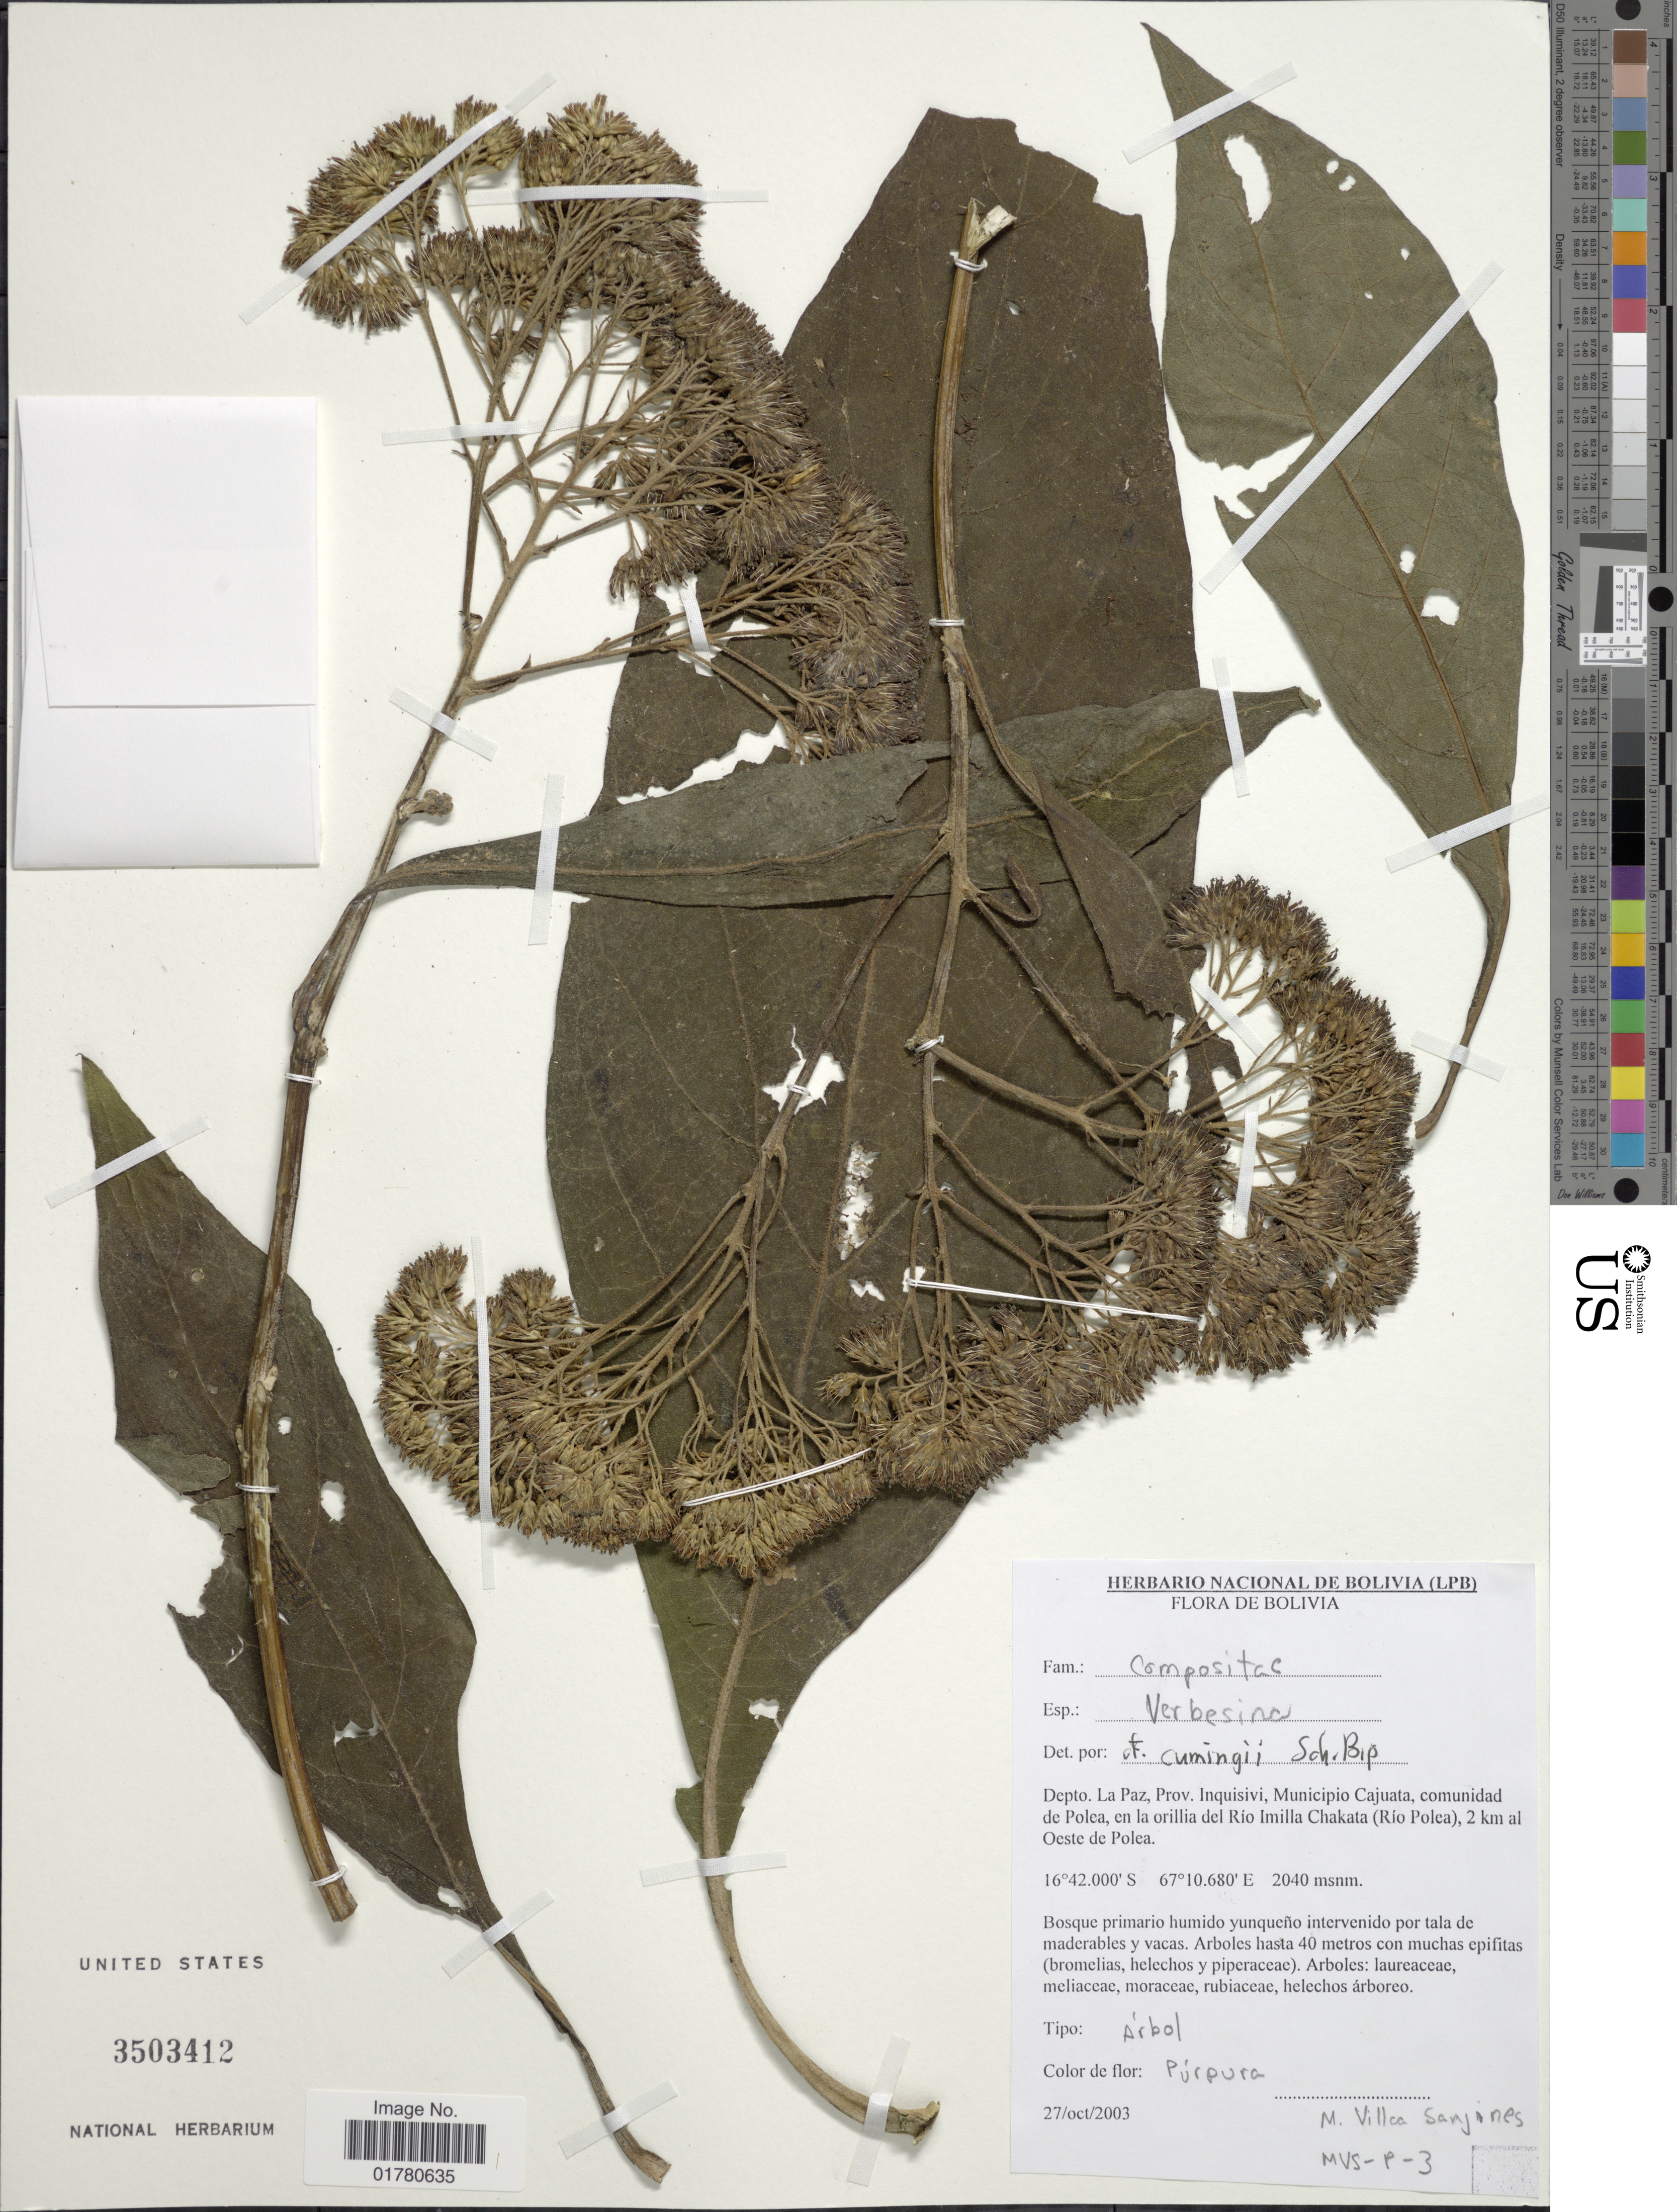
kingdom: Plantae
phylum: Tracheophyta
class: Magnoliopsida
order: Asterales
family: Asteraceae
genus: Verbesina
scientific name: Verbesina cumingii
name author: Sch. Bip. ex S.F. Blake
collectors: M. Sanjnes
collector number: MVS-P-3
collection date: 2003-10-27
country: Bolivia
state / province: La Paz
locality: Depto La Paz, Prov Inquisivi, Municipio Cajuata, comunidad de Polca, en la orilla del Río Imilla Chakata (Río Polca), 2 km al Oeste de Polca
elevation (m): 2040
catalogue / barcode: US 3503412